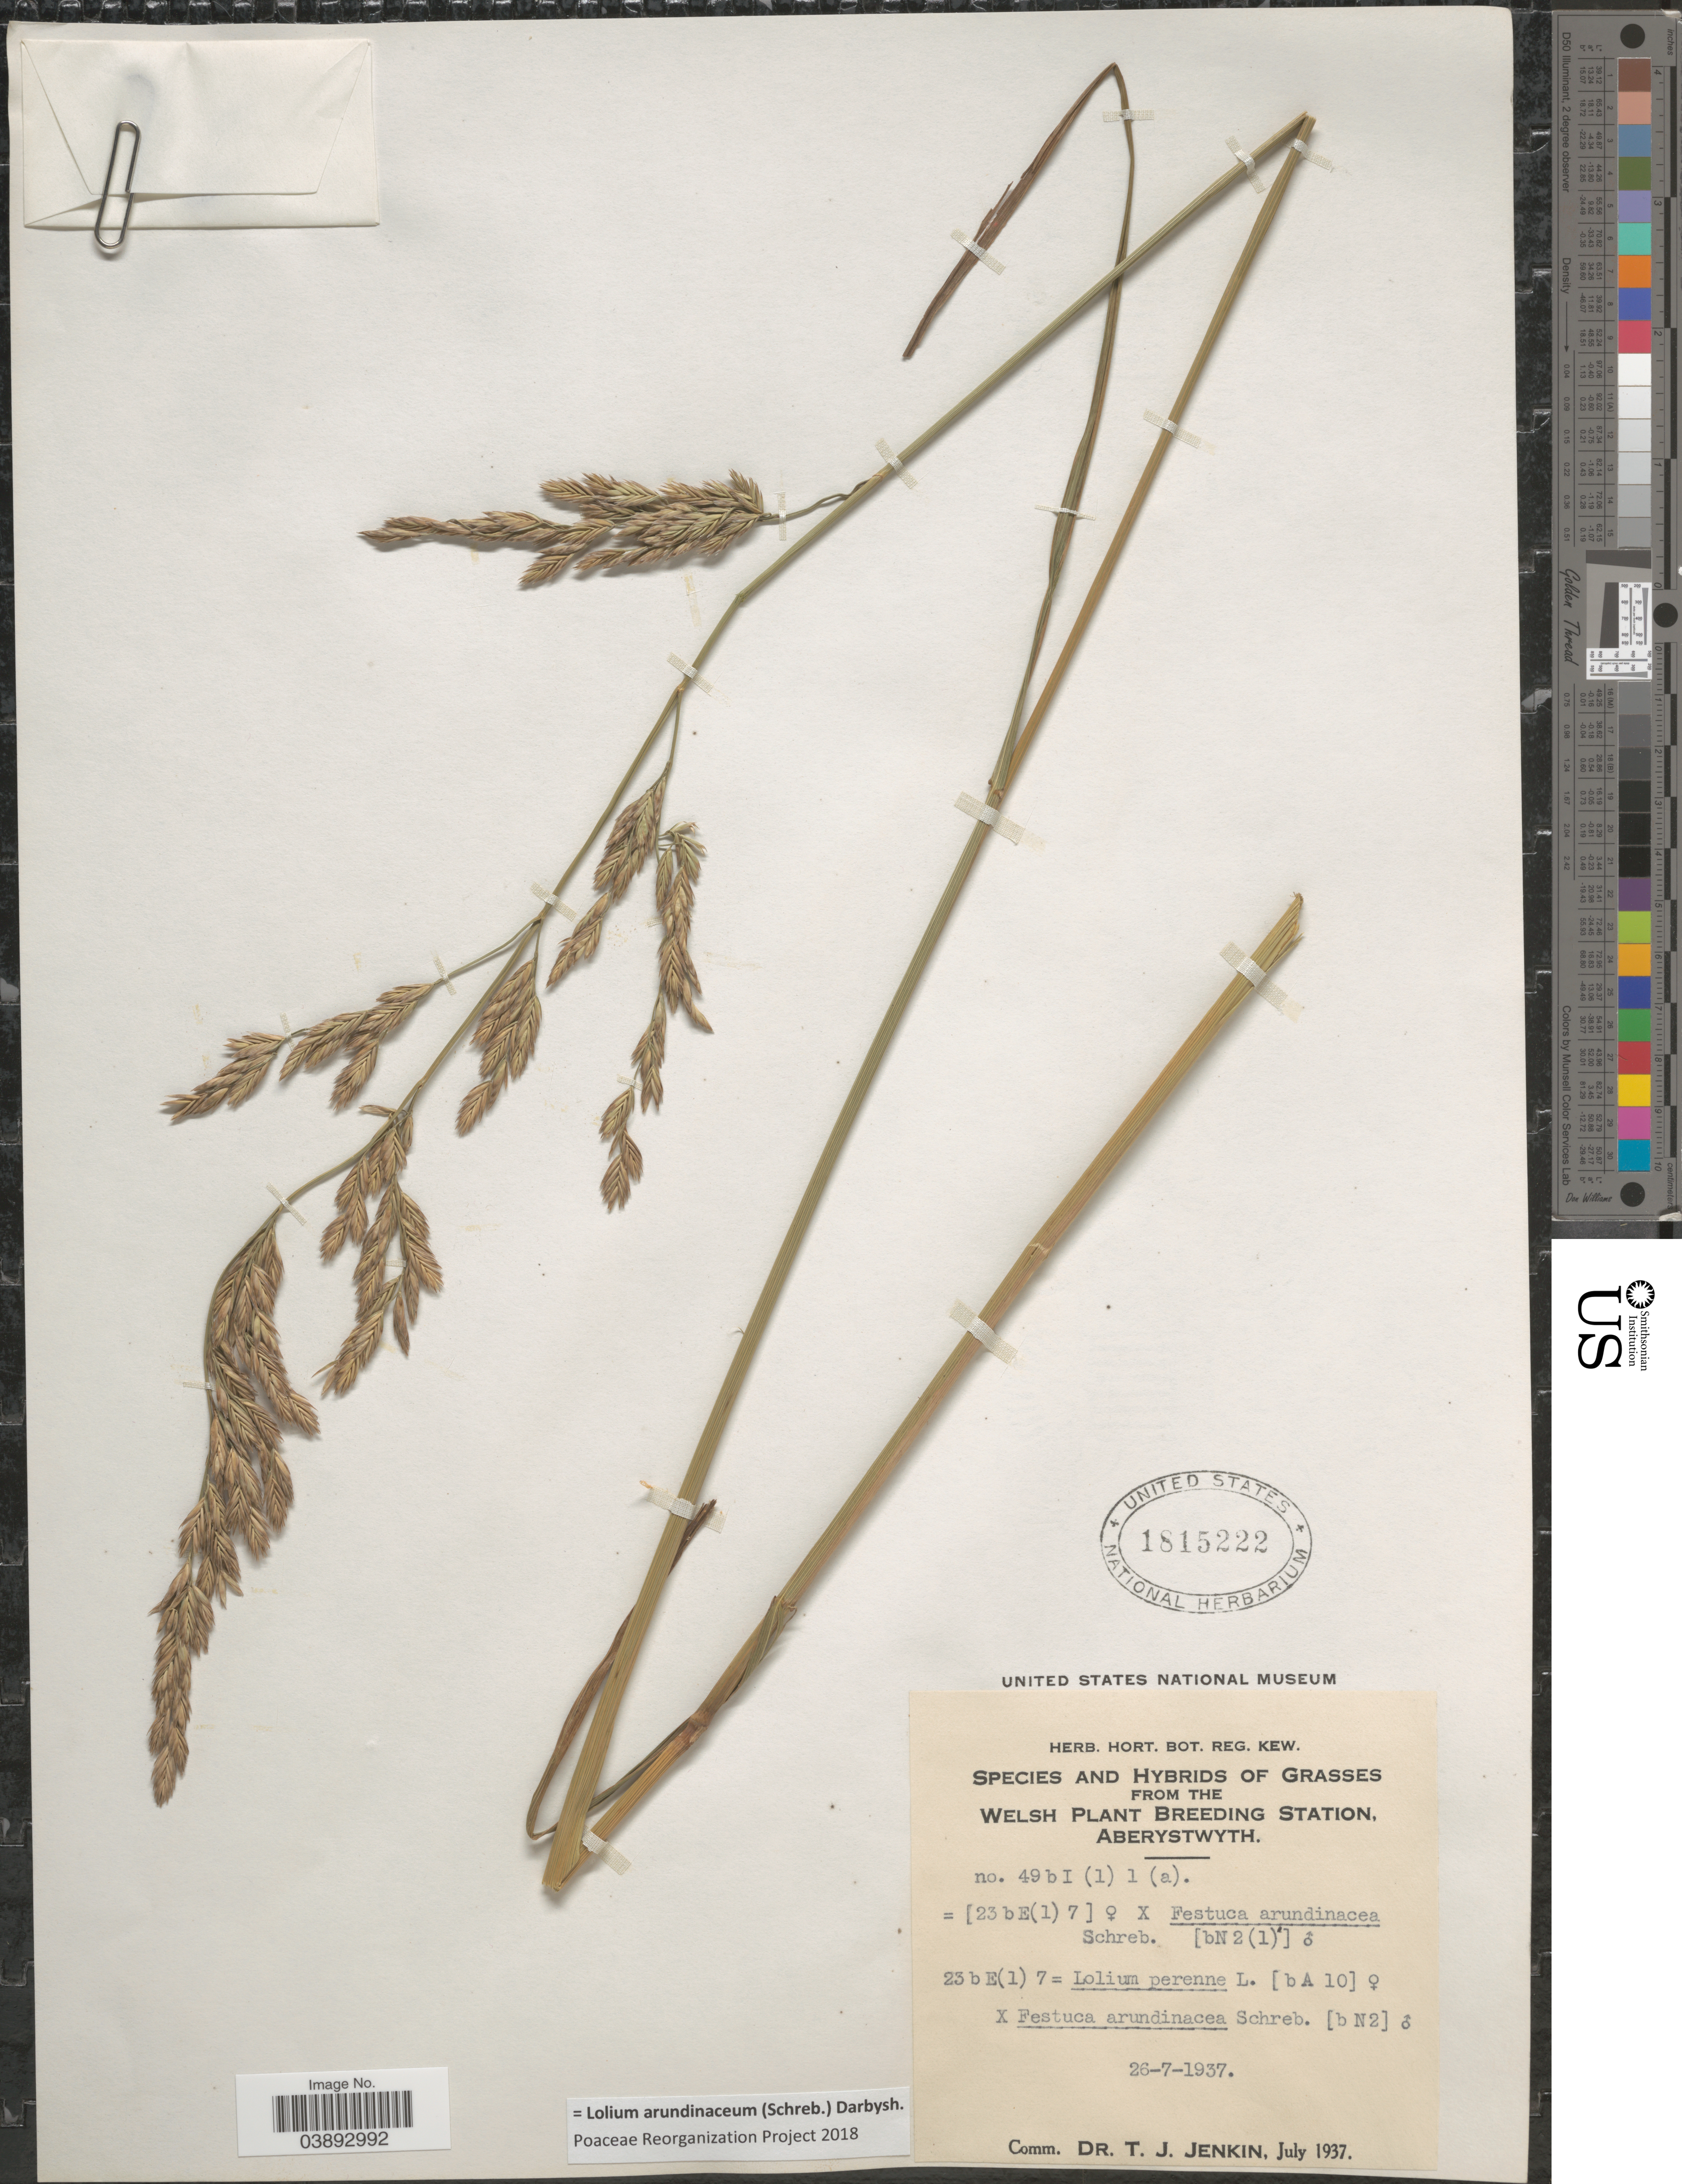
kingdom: Plantae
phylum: Tracheophyta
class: Liliopsida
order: Poales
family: Poaceae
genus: Lolium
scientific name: Lolium arundinaceum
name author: (Schreb.) Darbysh.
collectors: Ex herb. Hort. Bot. Reg. Kew.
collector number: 49b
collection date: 1937-07-26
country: United Kingdom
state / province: Wales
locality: Welsh Plant Breeding Station, Aberystwyth.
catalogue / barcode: US 1815222